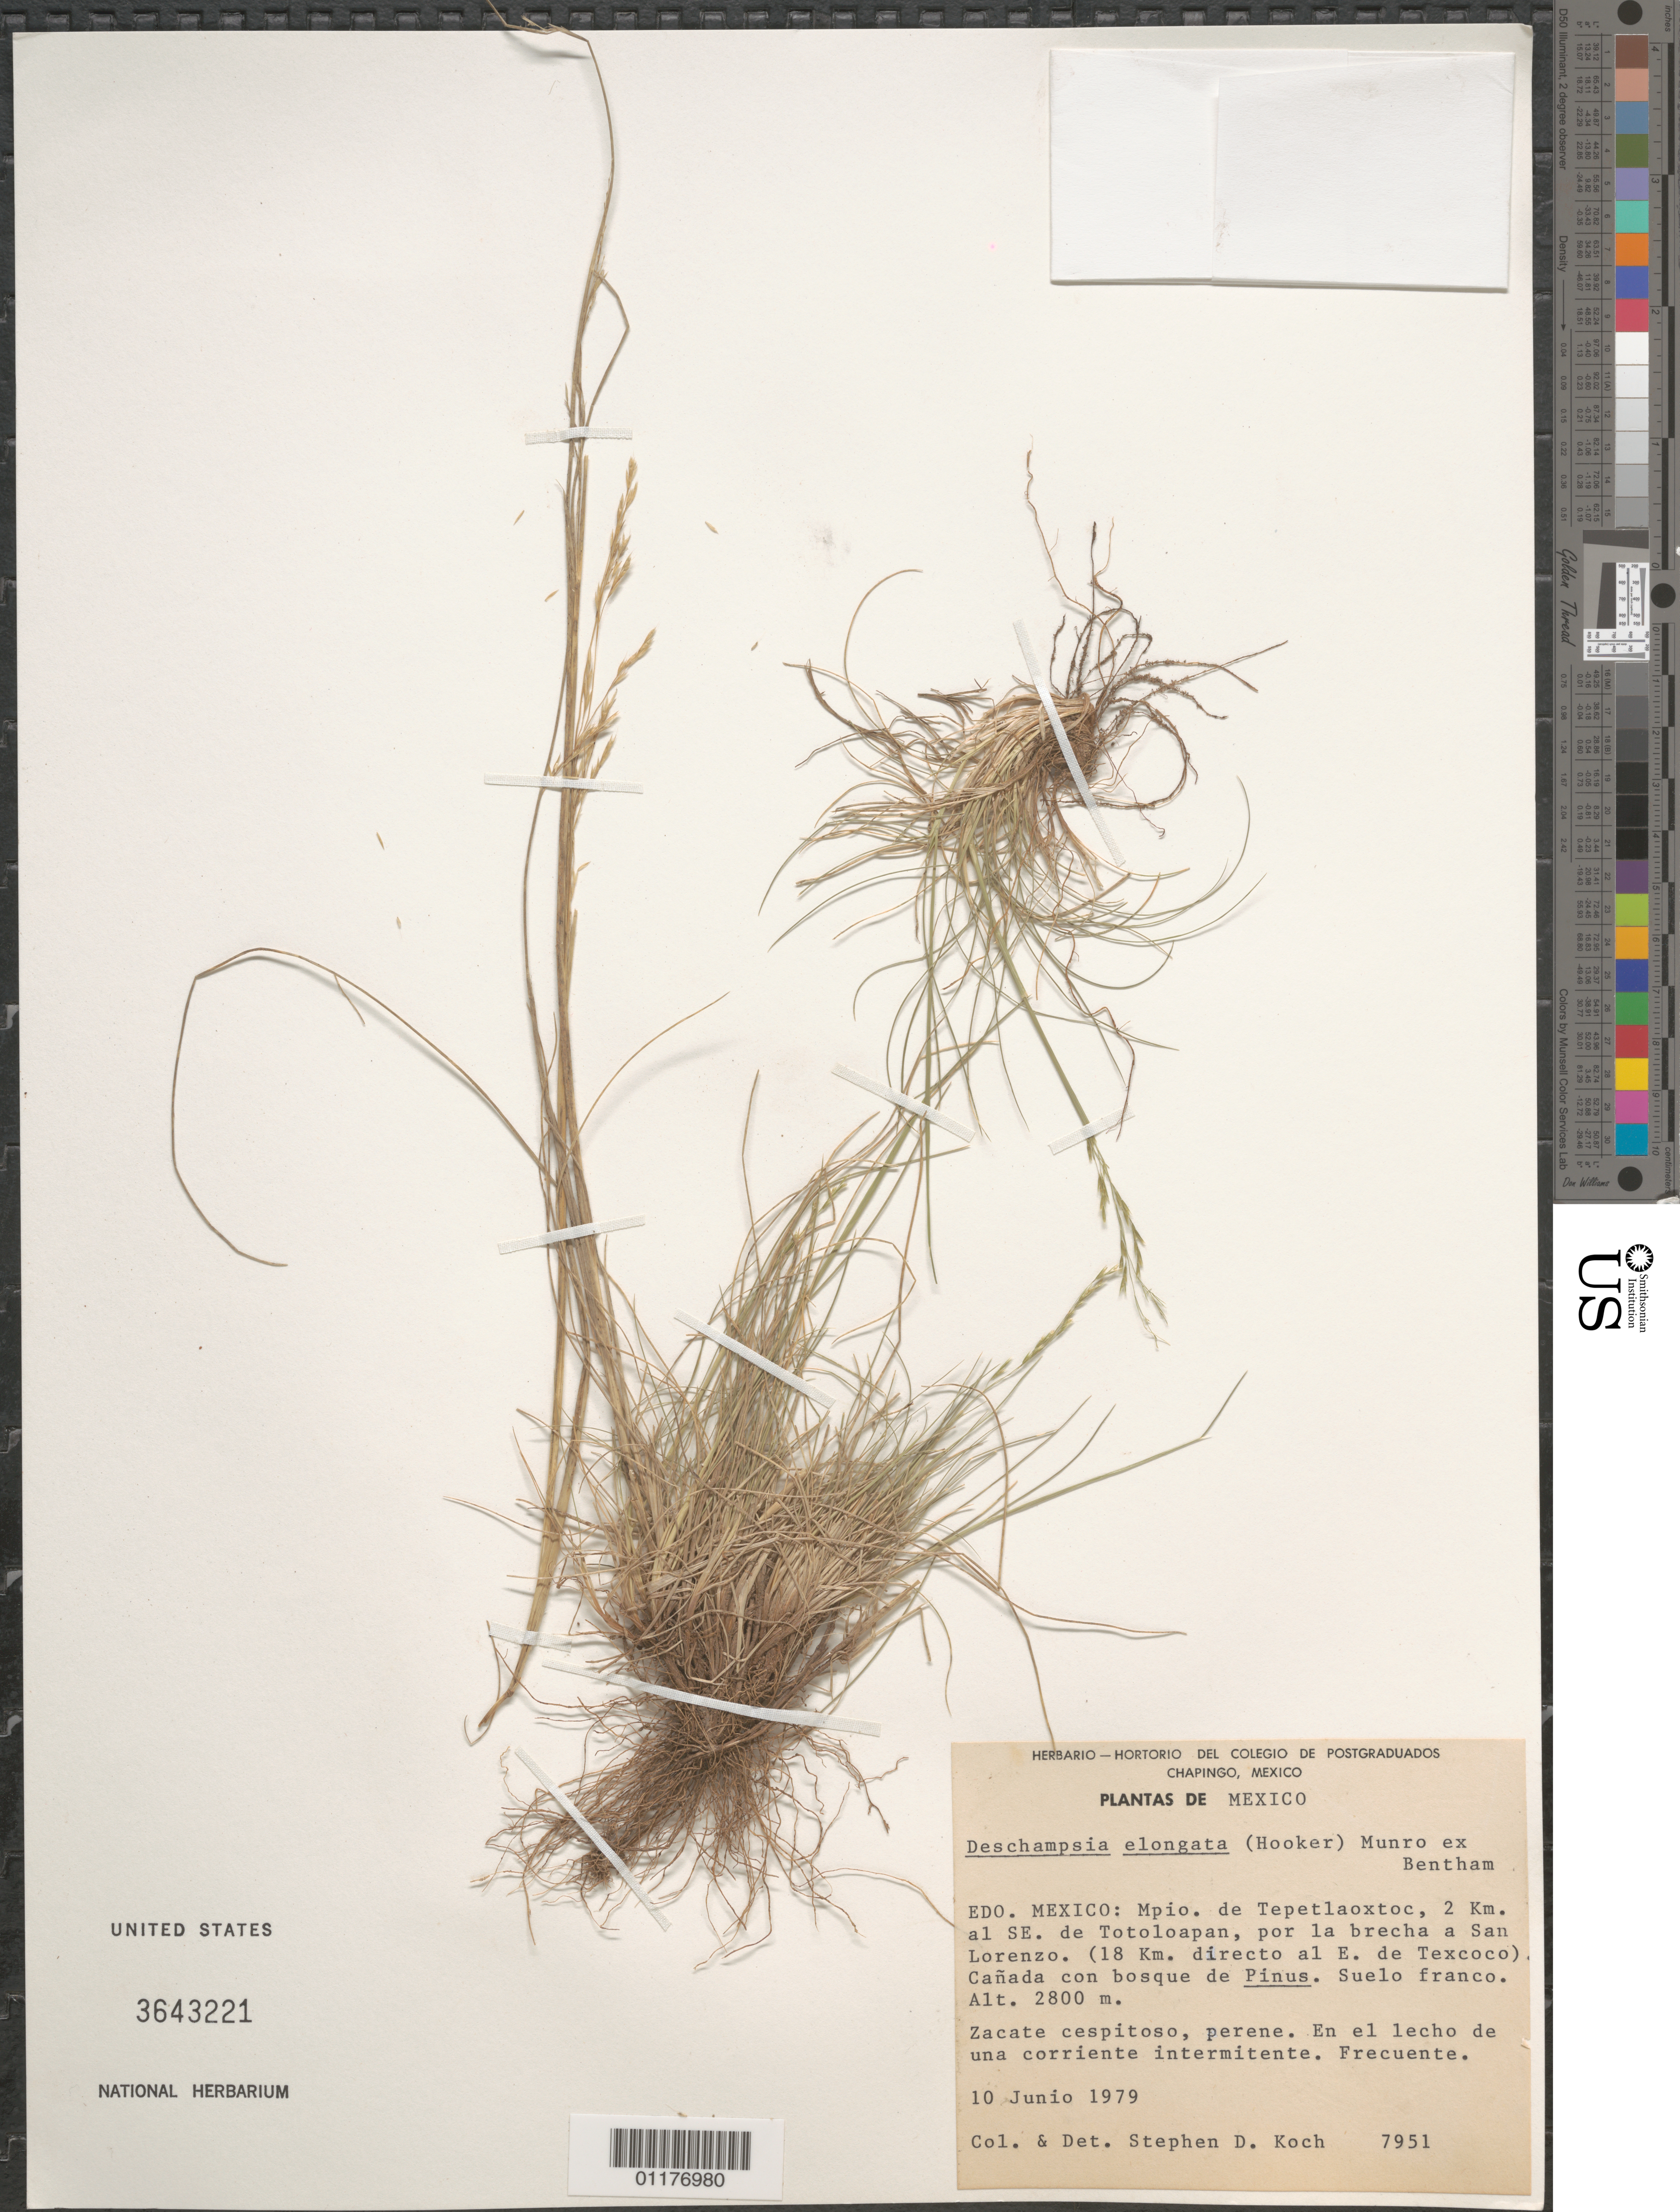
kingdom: Plantae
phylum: Tracheophyta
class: Liliopsida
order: Poales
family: Poaceae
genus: Deschampsia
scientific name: Deschampsia elongata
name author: (Hook.) Munro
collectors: S. D. Koch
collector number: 795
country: Mexico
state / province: Mexico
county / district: Tepetlaoxtoc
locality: SE de Totoloapan, por la brecha a San Lorenzo, E of Texcoco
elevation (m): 2800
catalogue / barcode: US 3643221